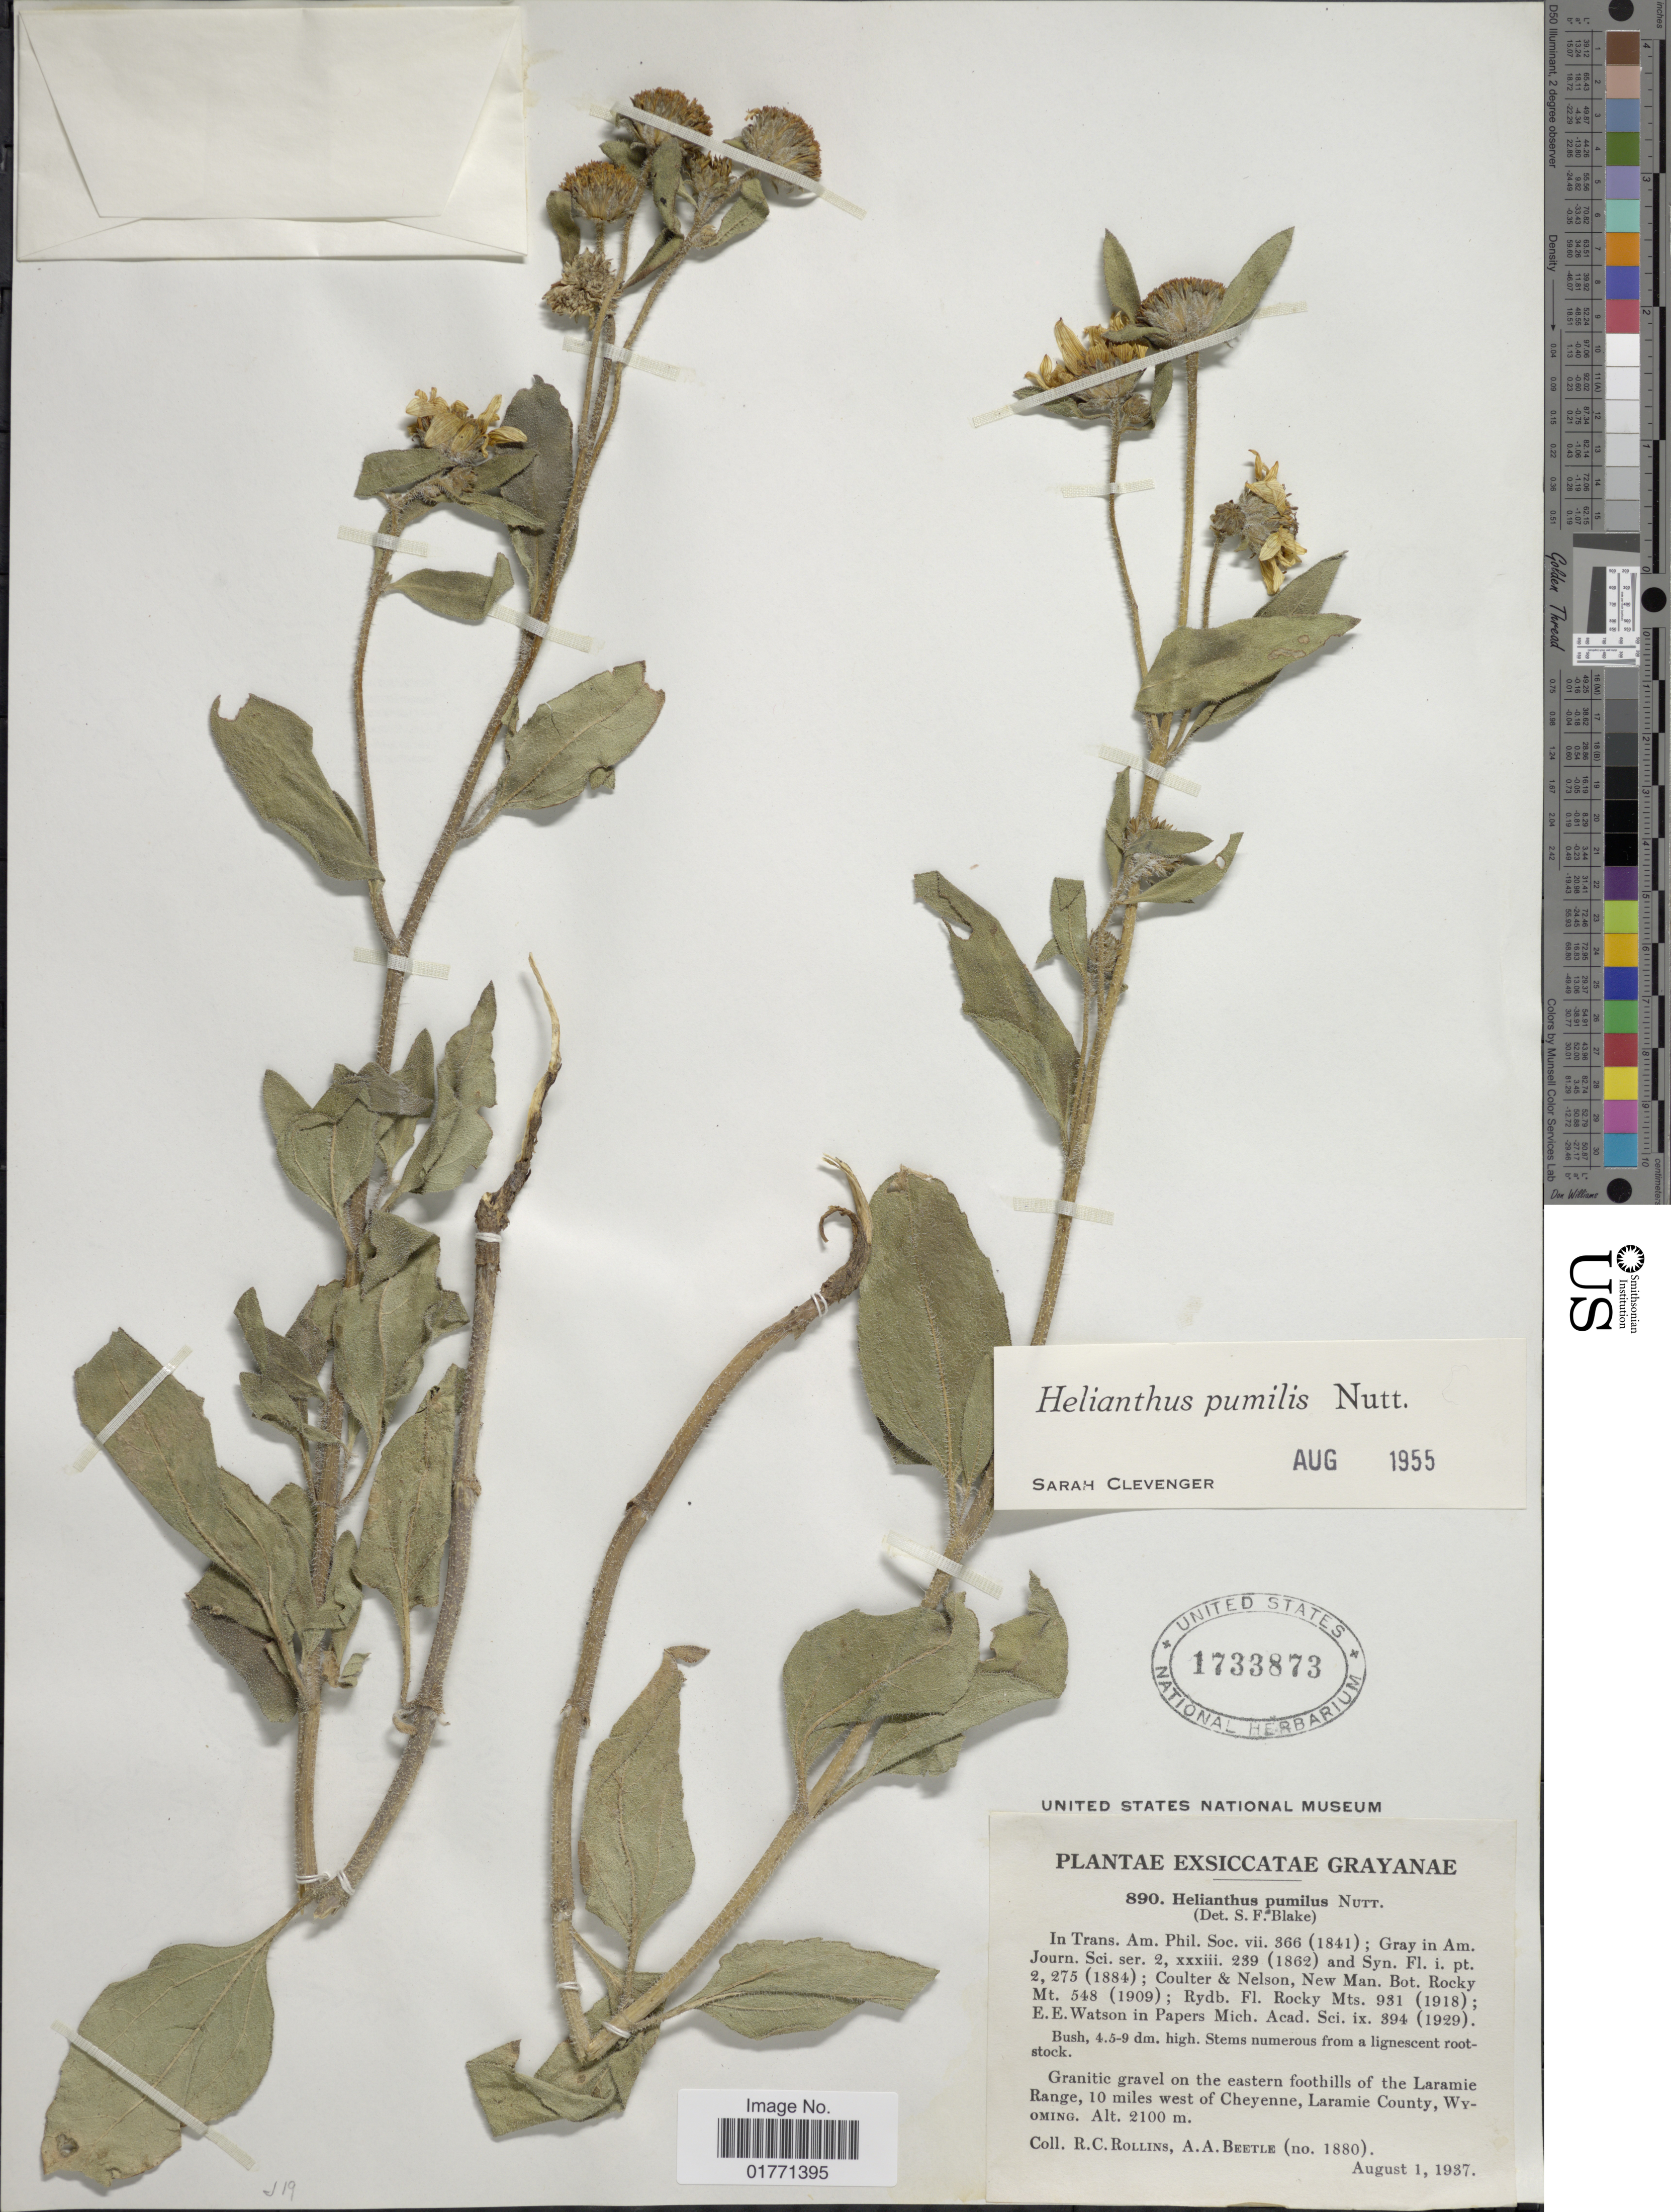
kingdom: Plantae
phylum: Tracheophyta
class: Magnoliopsida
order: Asterales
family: Asteraceae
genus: Helianthus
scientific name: Helianthus pumilis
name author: Nutt.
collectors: R. C. Rollins & A. A. Beetle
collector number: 1880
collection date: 1937-08-01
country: United States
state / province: Wyoming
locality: Granitic gravel on the eastern foothills of the Laramie Range, 10 miles west of Cheyenee, Laramie County.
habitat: granitic gravel on the eastern foothills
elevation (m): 2100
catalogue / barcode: US 1733873